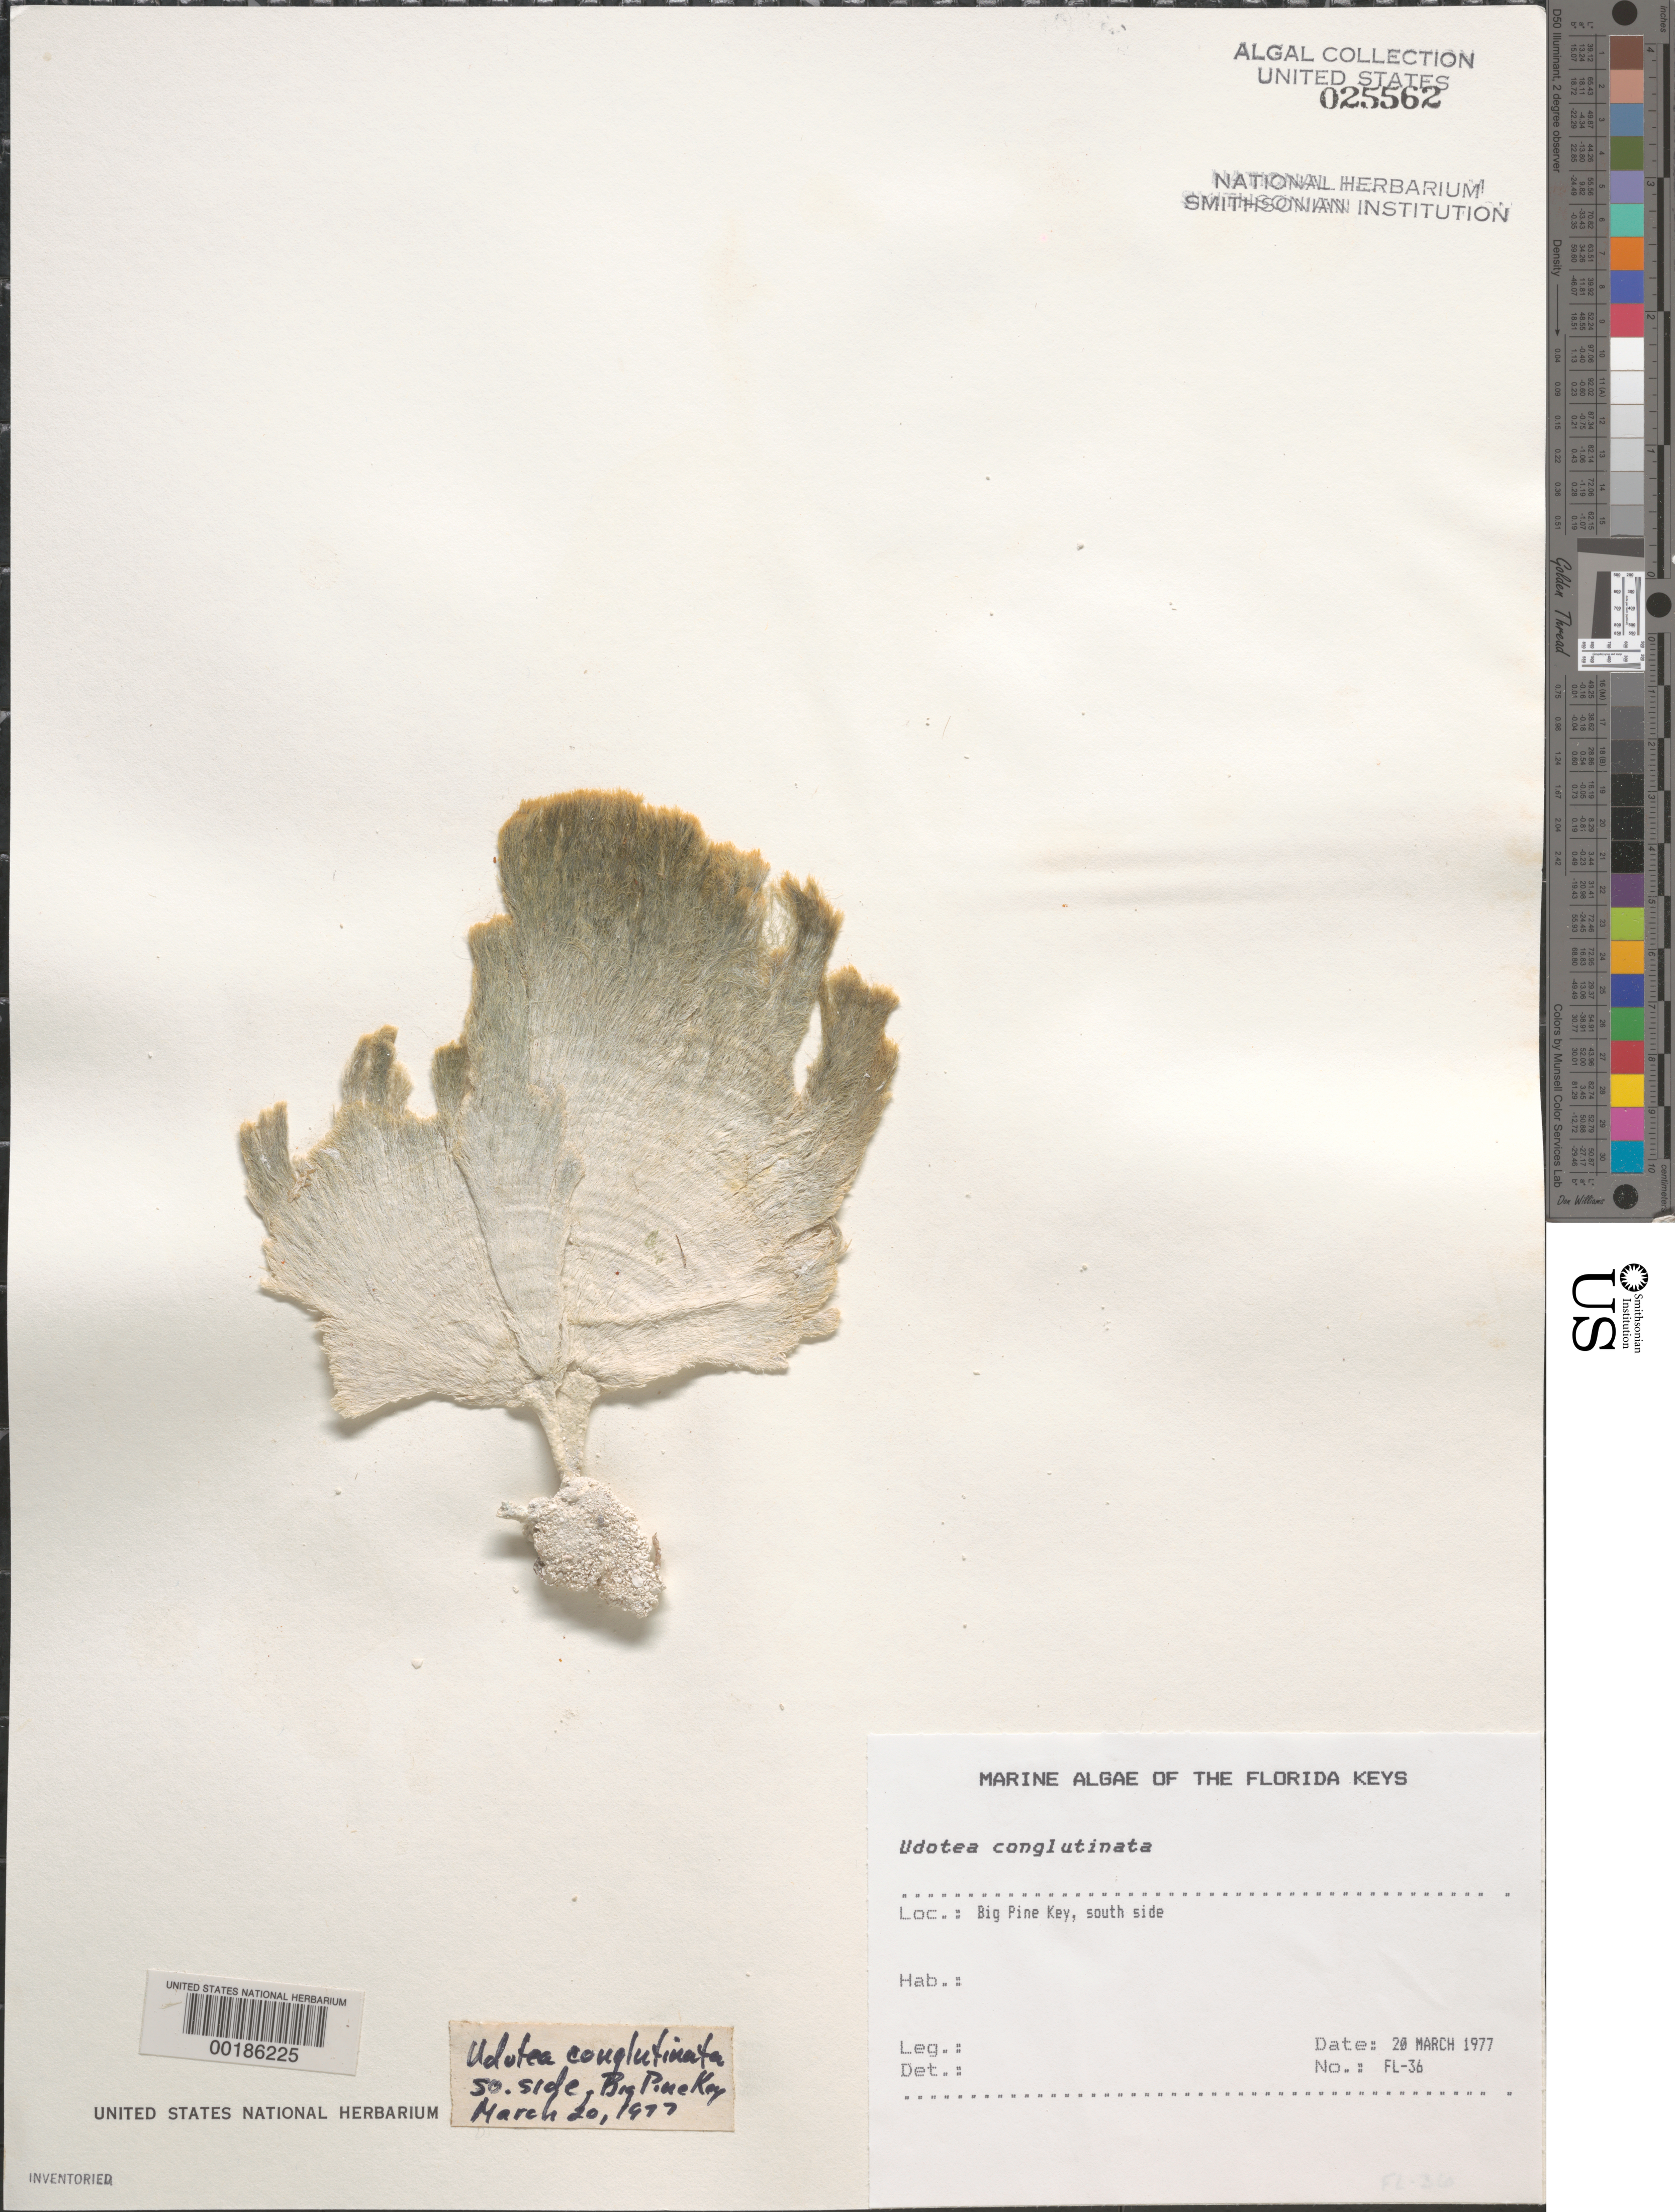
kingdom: Plantae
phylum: Chlorophyta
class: Ulvophyceae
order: Bryopsidales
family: Udoteaceae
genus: Udotea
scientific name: Udotea conglutinata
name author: (Ellis & Sol.) J.V.Lamouroux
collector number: FL-36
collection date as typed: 20 Mar 1971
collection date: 1971-03-20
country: United States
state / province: Florida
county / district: Monroe County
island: Big Pine Key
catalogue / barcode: US 25562